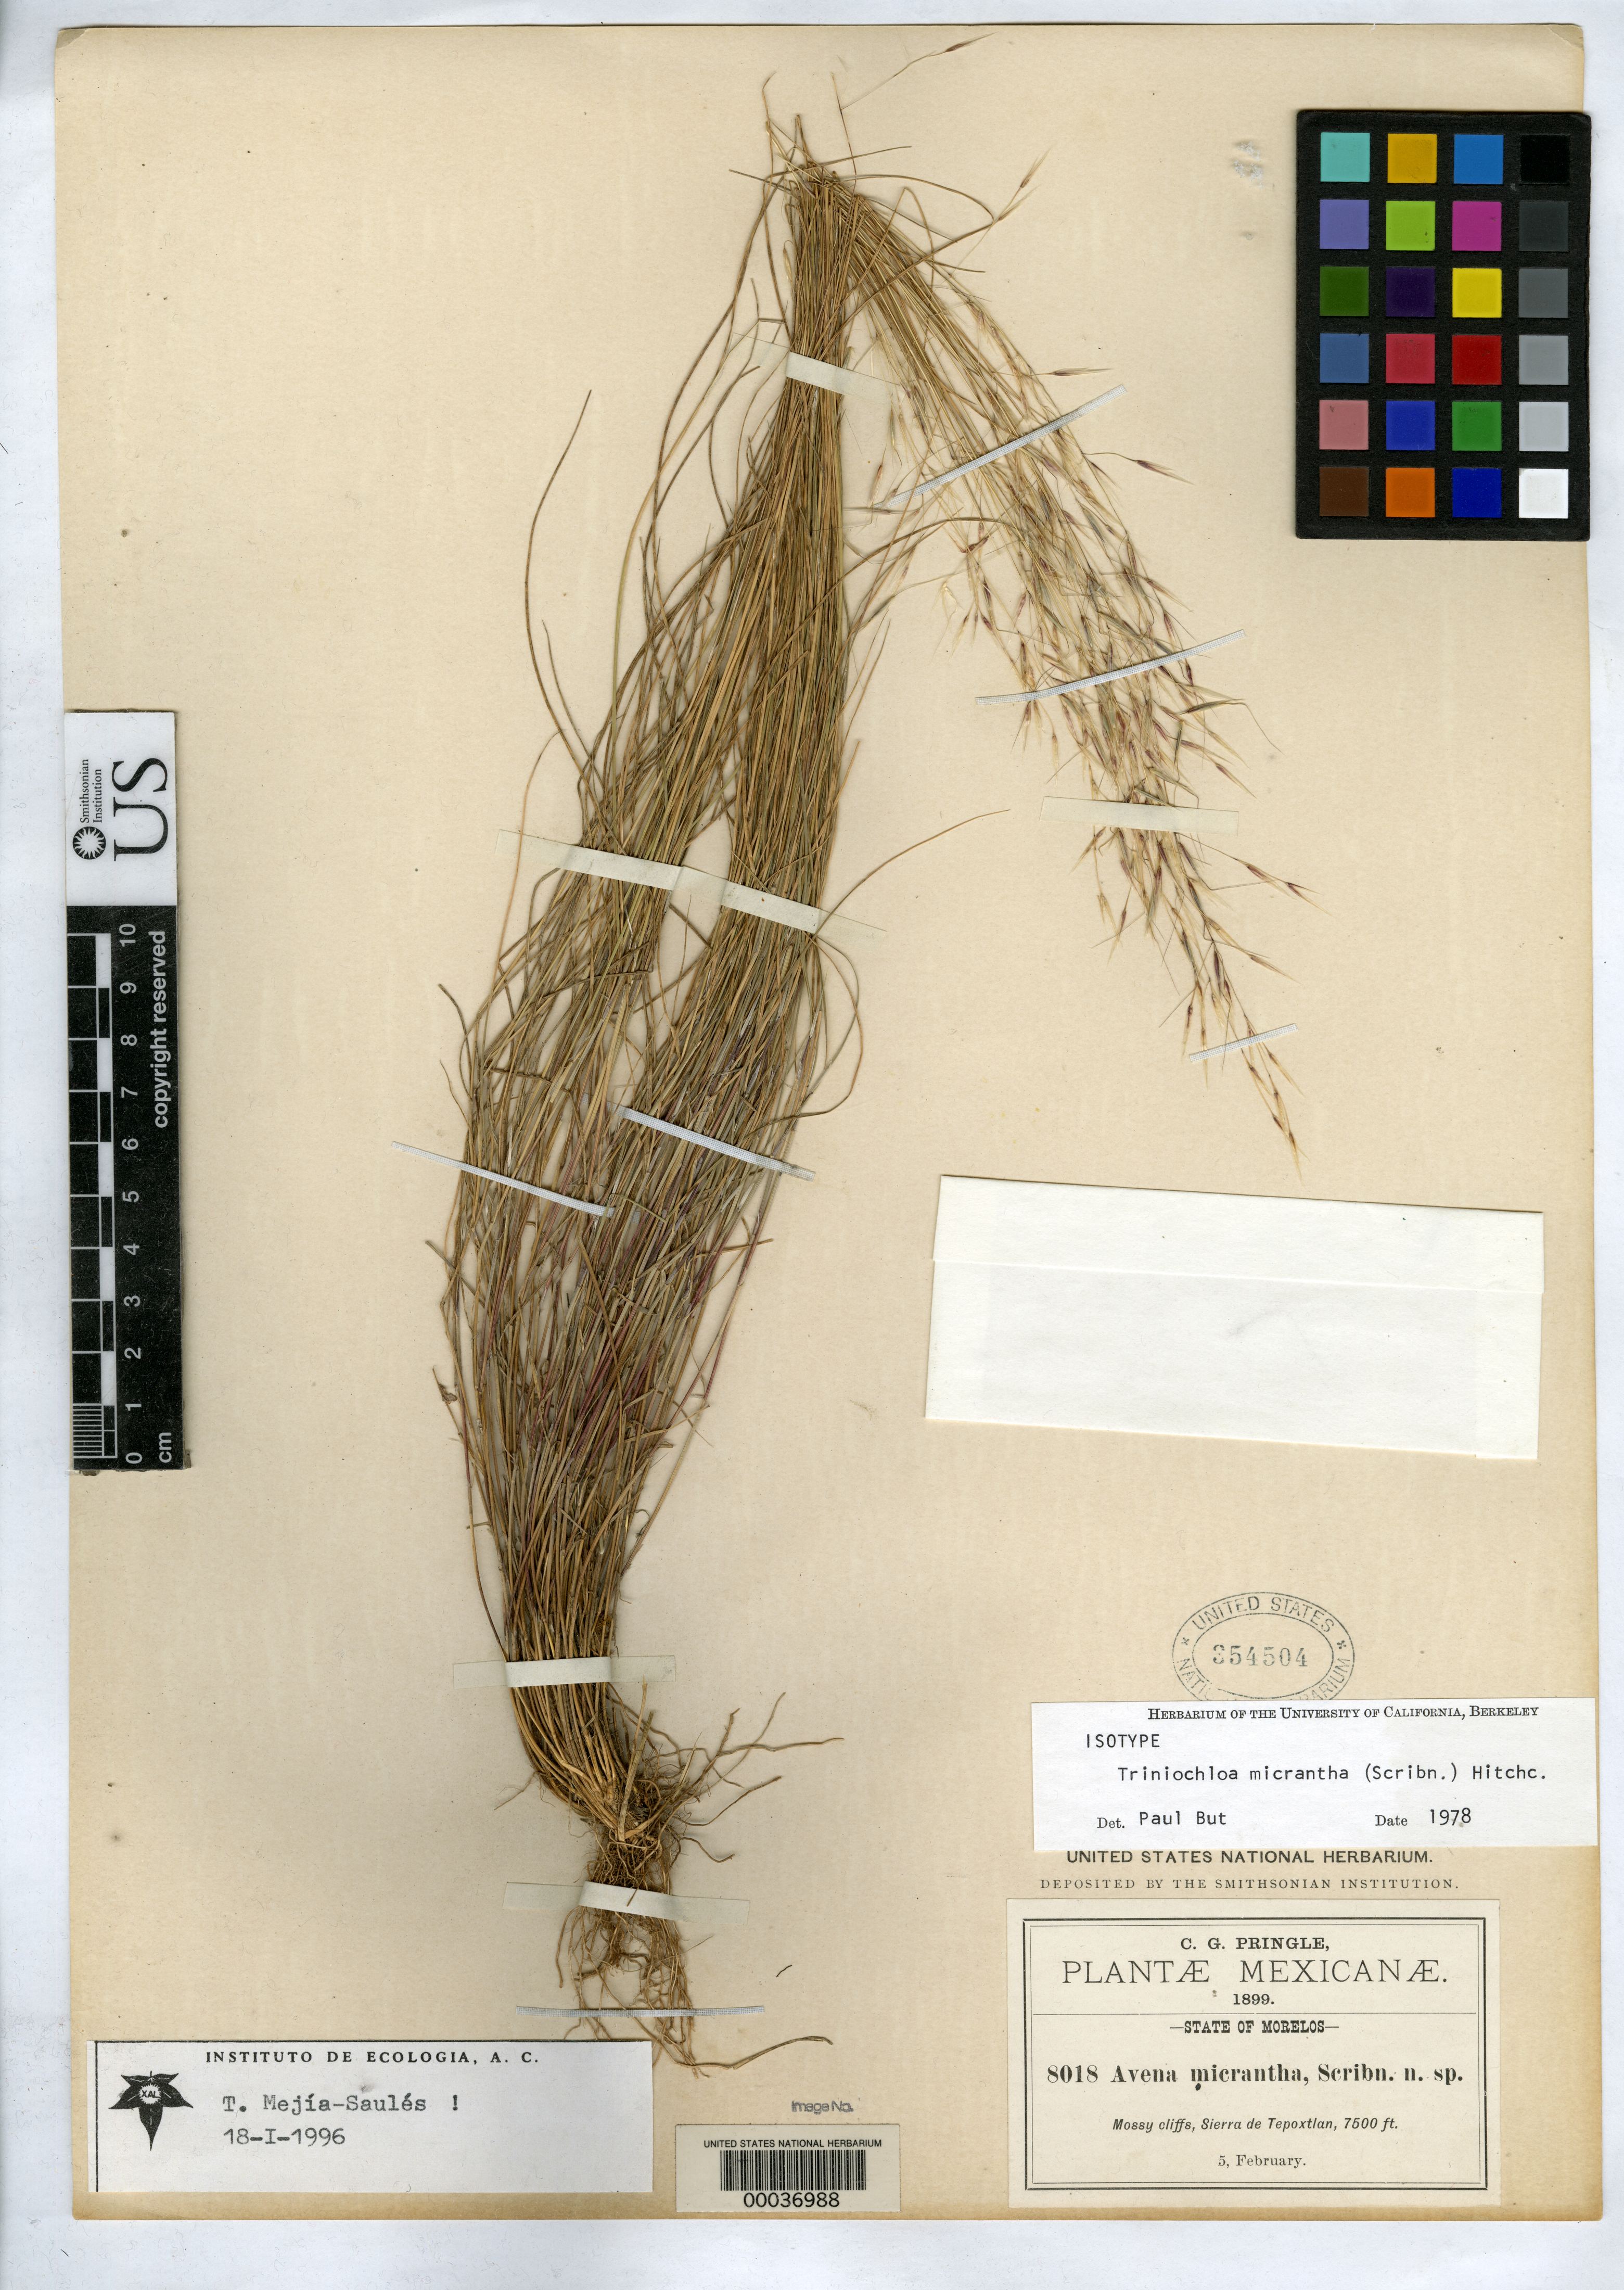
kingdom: Plantae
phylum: Tracheophyta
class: Liliopsida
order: Poales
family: Poaceae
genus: Avena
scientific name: Avena micrantha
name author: Scribn.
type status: Isotype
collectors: C. G. Pringle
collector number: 8018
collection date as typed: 05 Feb 1899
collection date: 1899-02-05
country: Mexico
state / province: Morelos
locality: Sierra de Tepoxtlan.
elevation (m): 2286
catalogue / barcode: US 354504